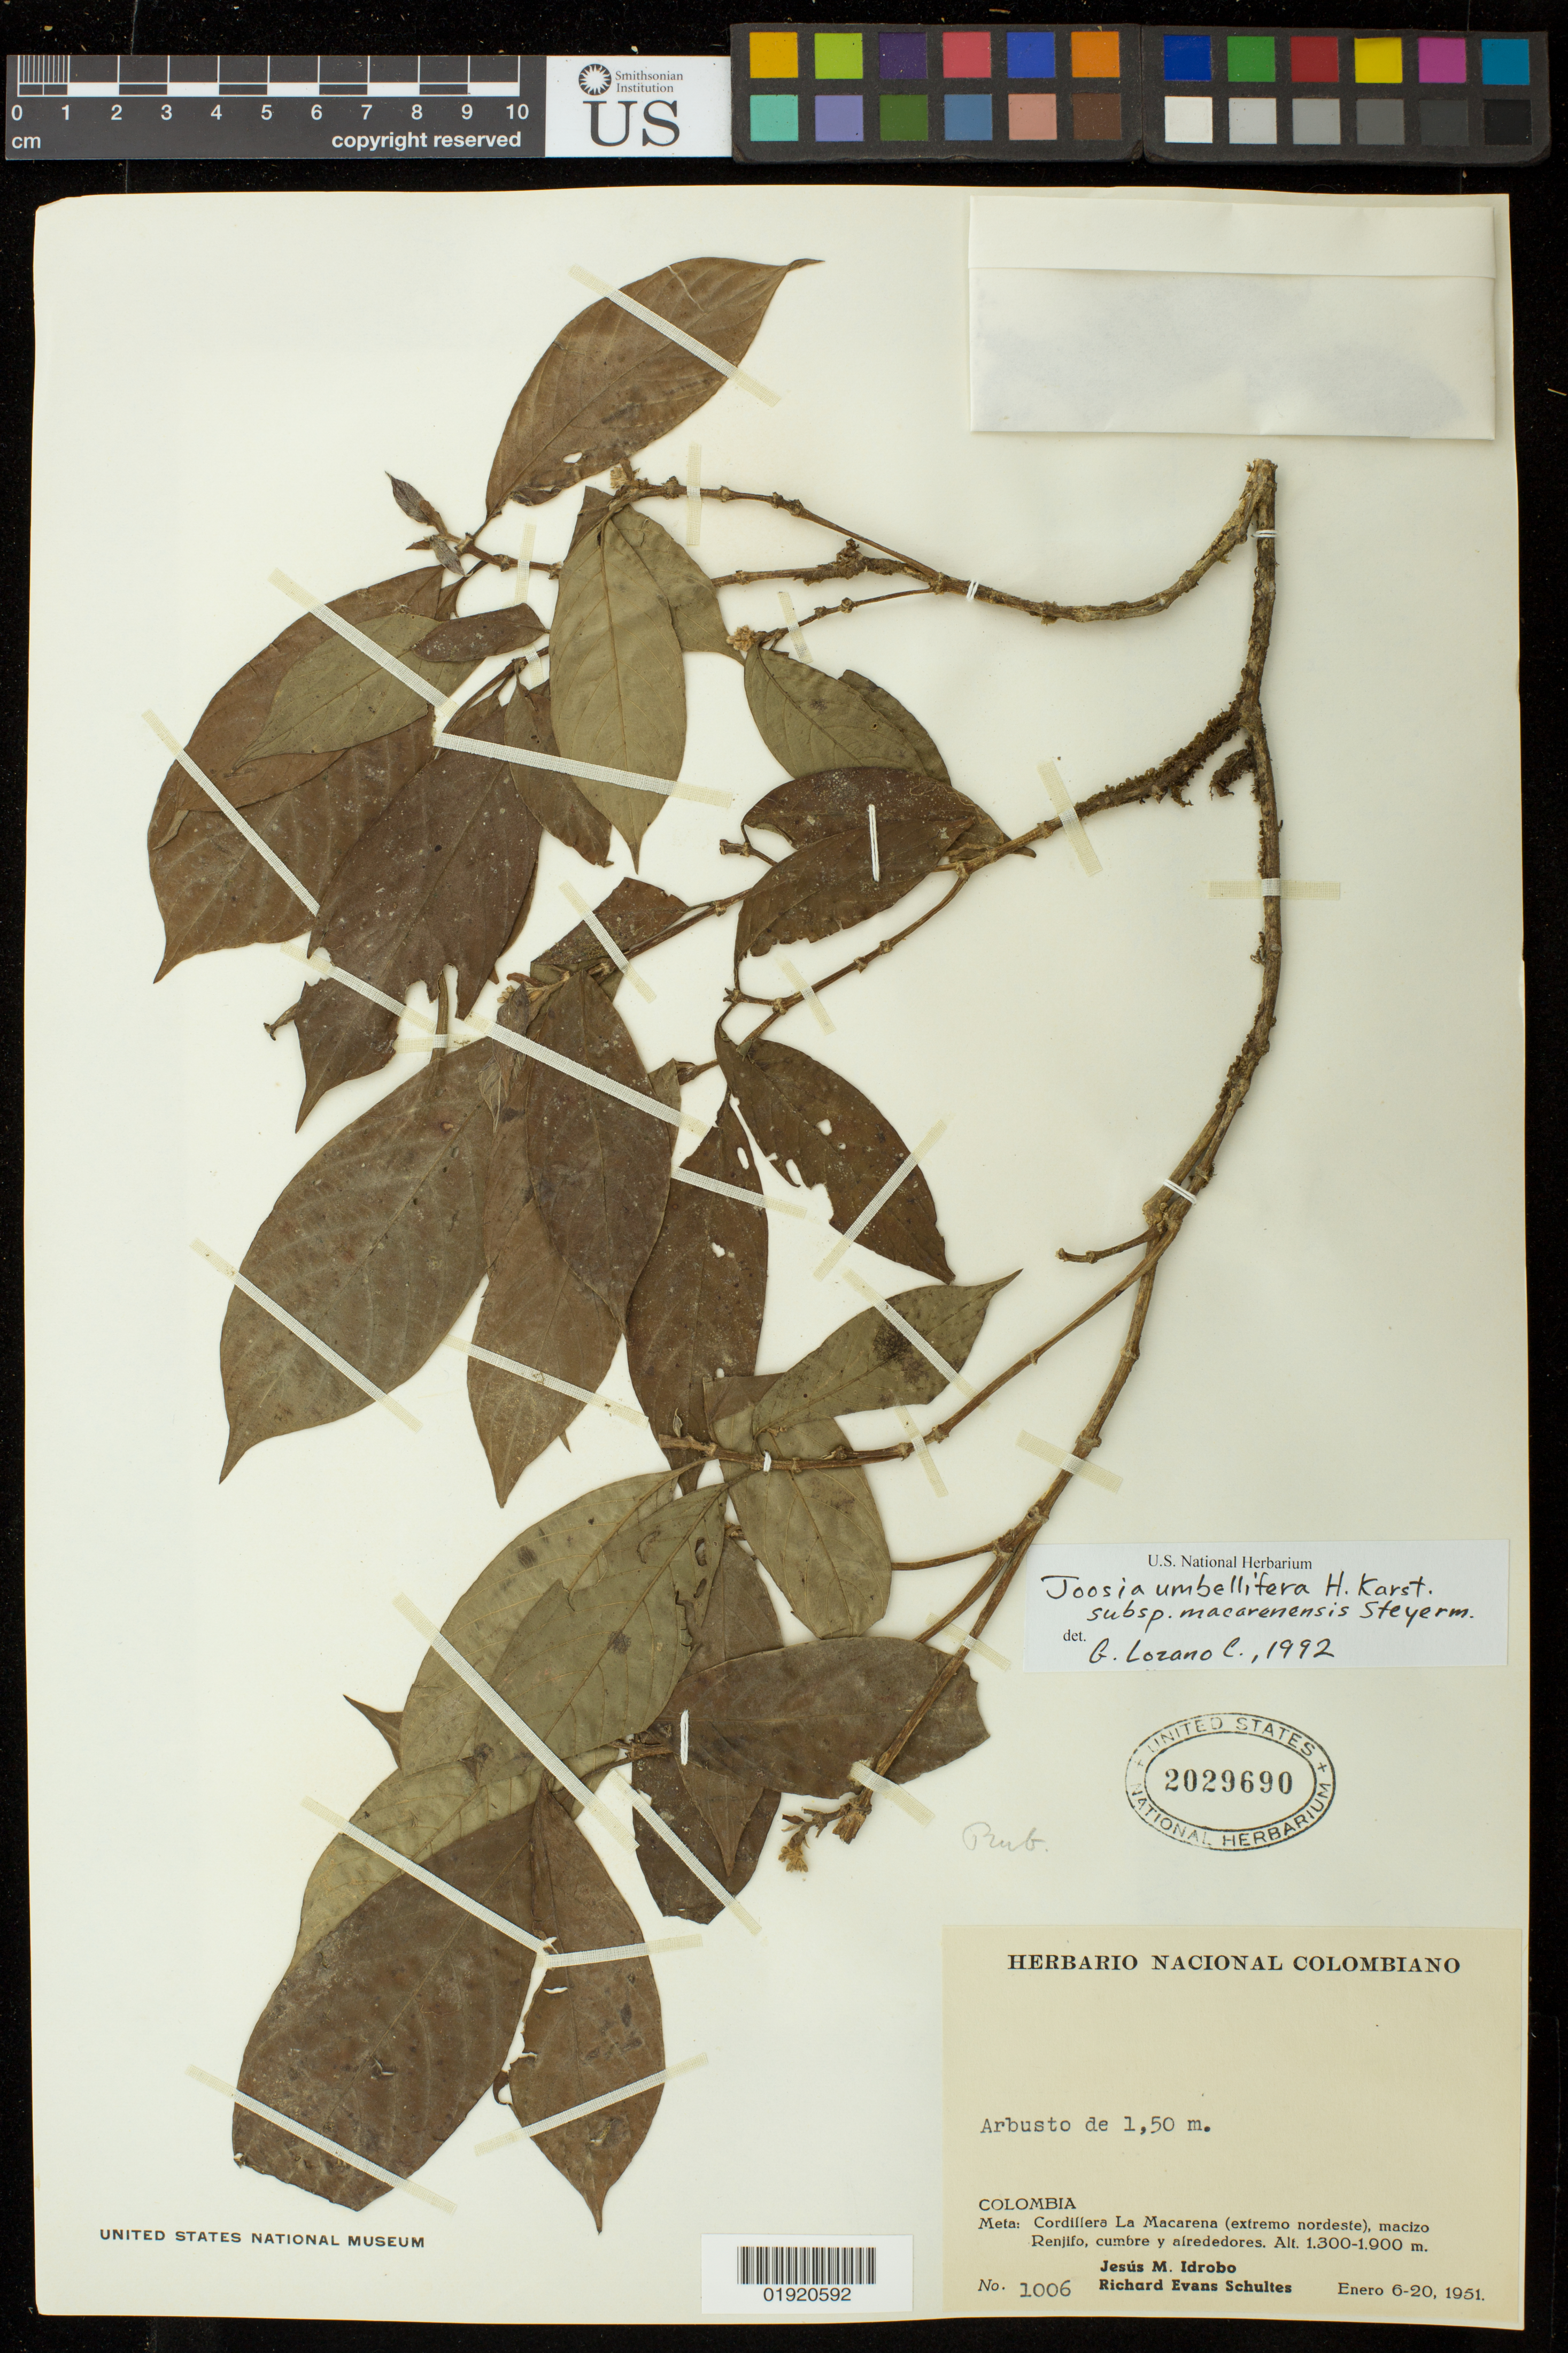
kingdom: Plantae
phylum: Tracheophyta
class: Magnoliopsida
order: Gentianales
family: Rubiaceae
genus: Joosia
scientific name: Joosia umbellifera subsp. macarenensis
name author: Steyerm.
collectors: J. M. Idrobo & R. Shultes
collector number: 1006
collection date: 1951-01-06/1951-01-20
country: Colombia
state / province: Meta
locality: Cordillera La Macarena (extremo nordeste), macizo Renjifo, cumbre y alrededores.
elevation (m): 1300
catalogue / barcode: US 2029690